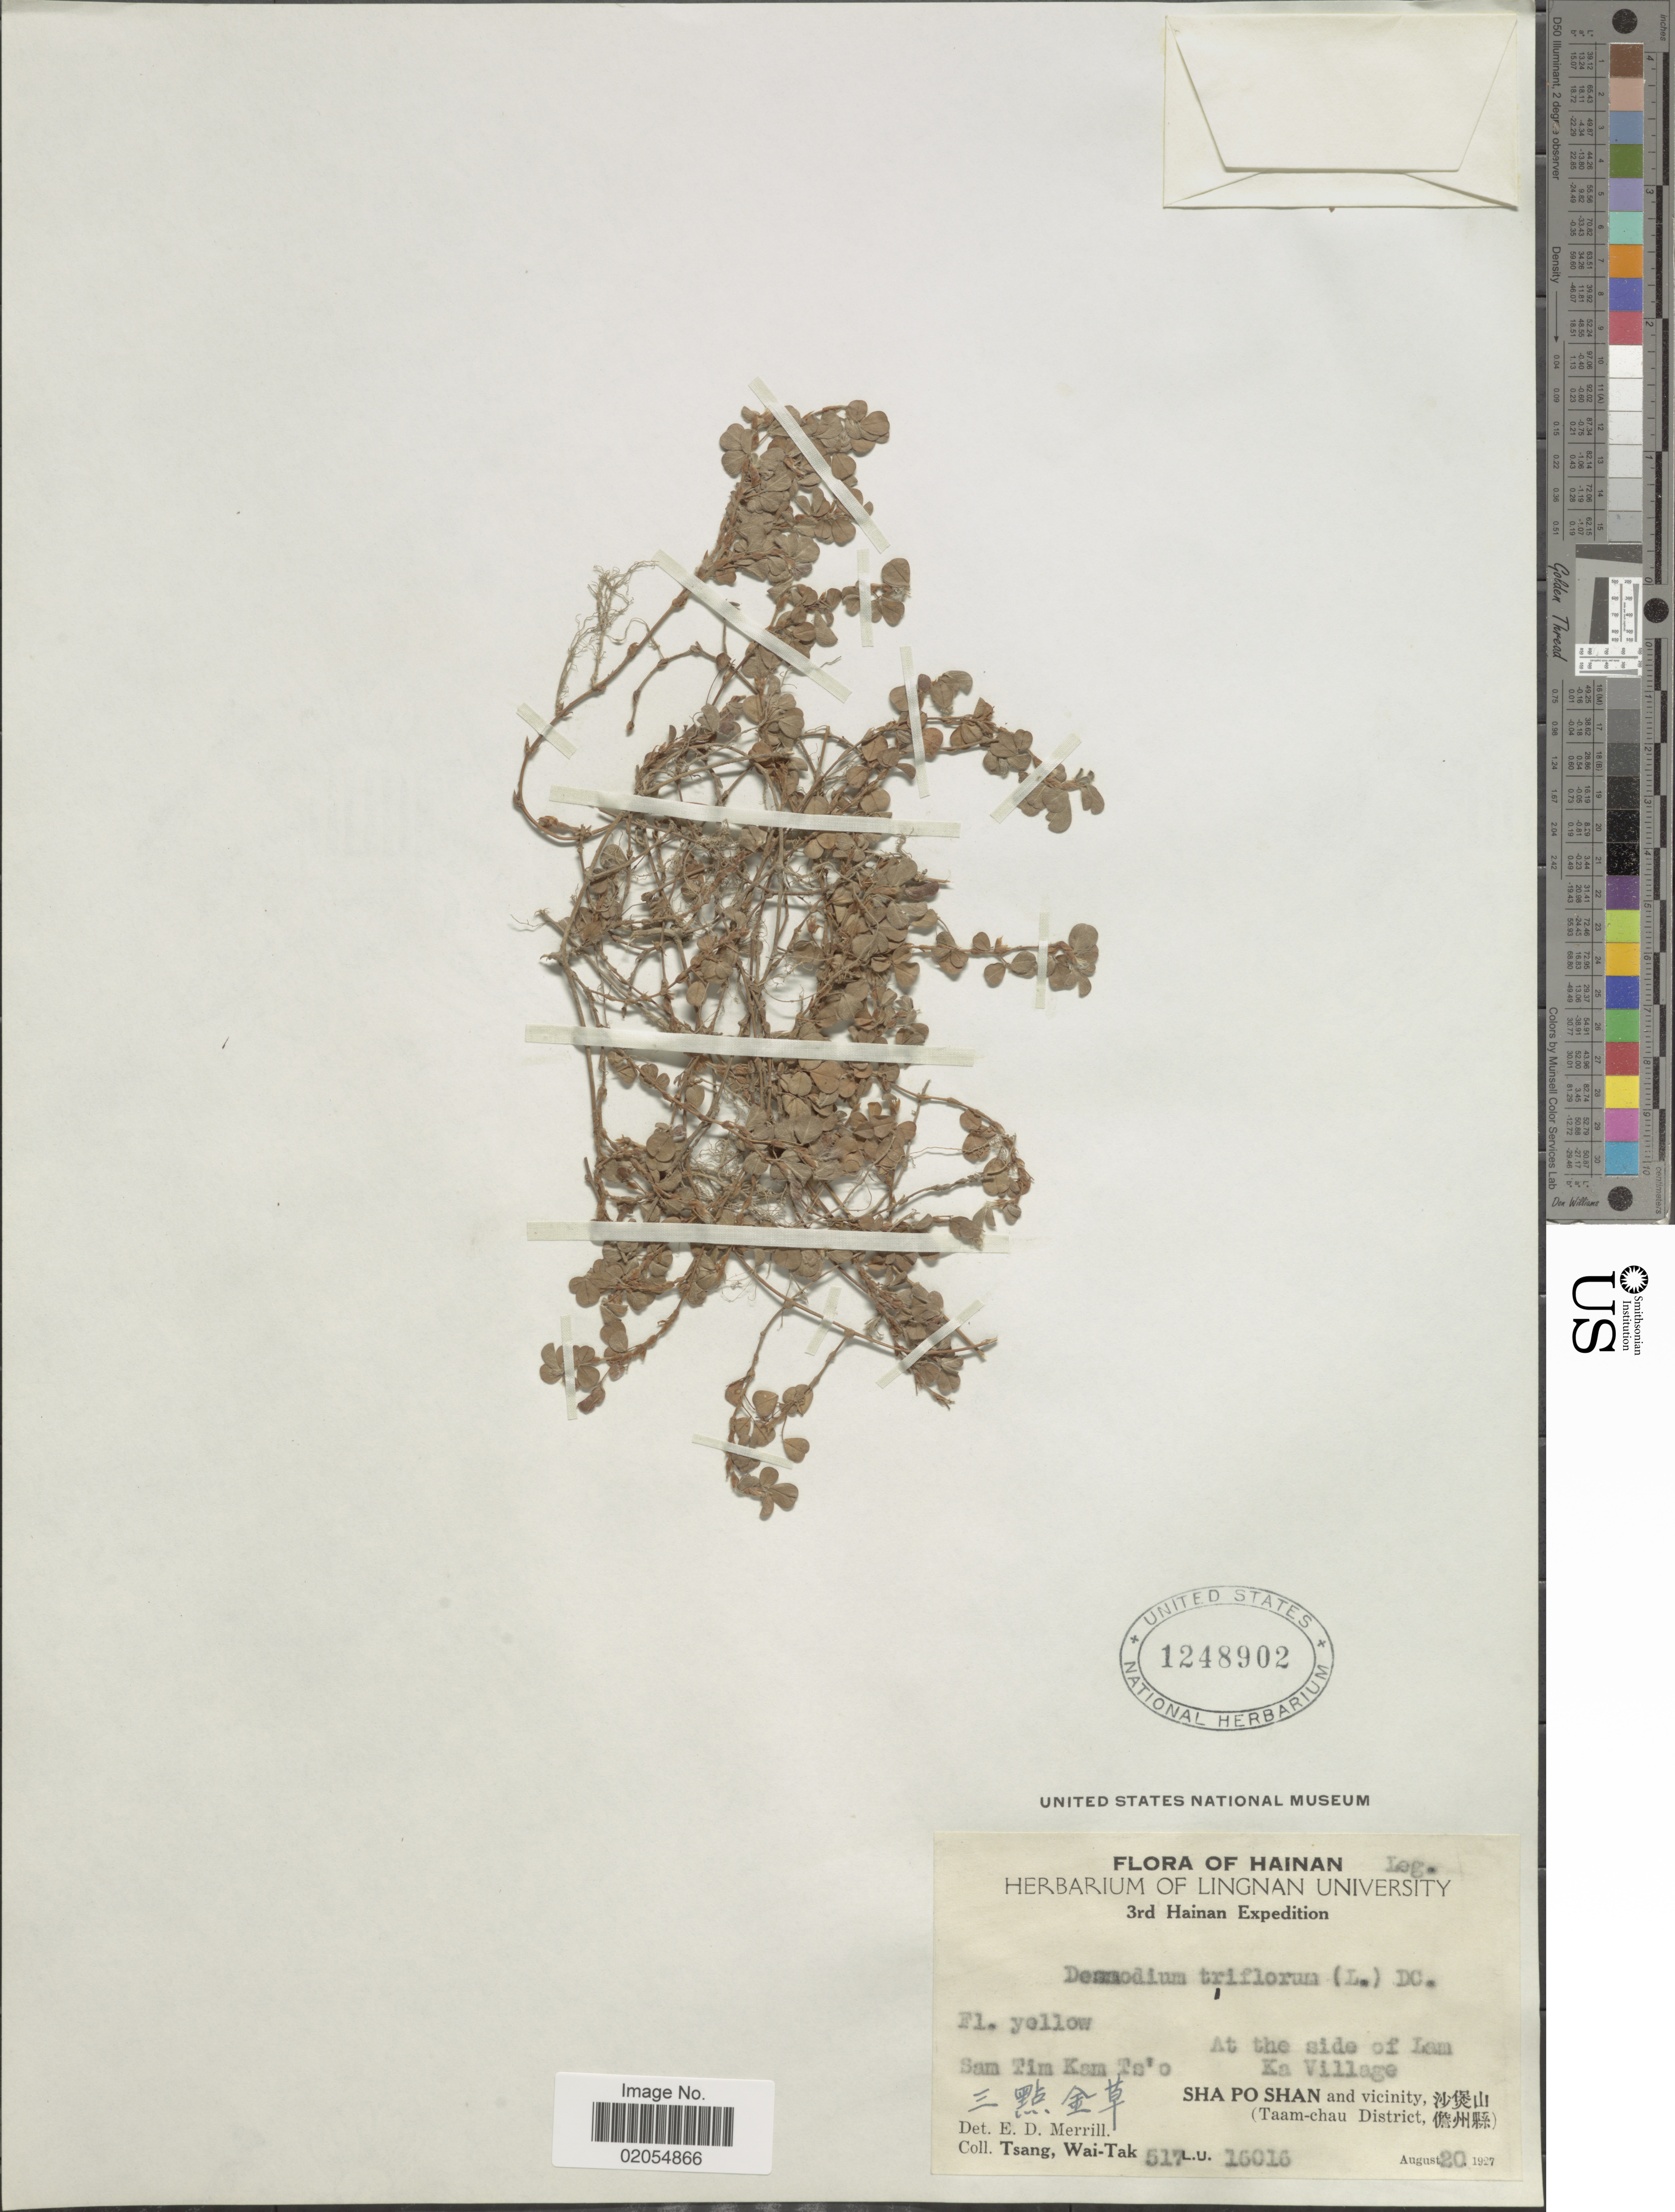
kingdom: Plantae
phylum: Tracheophyta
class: Magnoliopsida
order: Fabales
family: Fabaceae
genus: Grona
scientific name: Grona triflora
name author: (L.) H. Ohashi & K. Ohashi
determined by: Strong, Mark T., (BOT), Smithsonian Institution - National Museum of Natural History (UNITED STATES)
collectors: W. T. Tsang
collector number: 517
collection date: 1927-08-20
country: China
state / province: Hainan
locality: Sam Tim Kam Ts'o, At the side of Lam Ka Village, Sha Po Shan and vicinity (Taam-Chau District)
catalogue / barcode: US 1248902